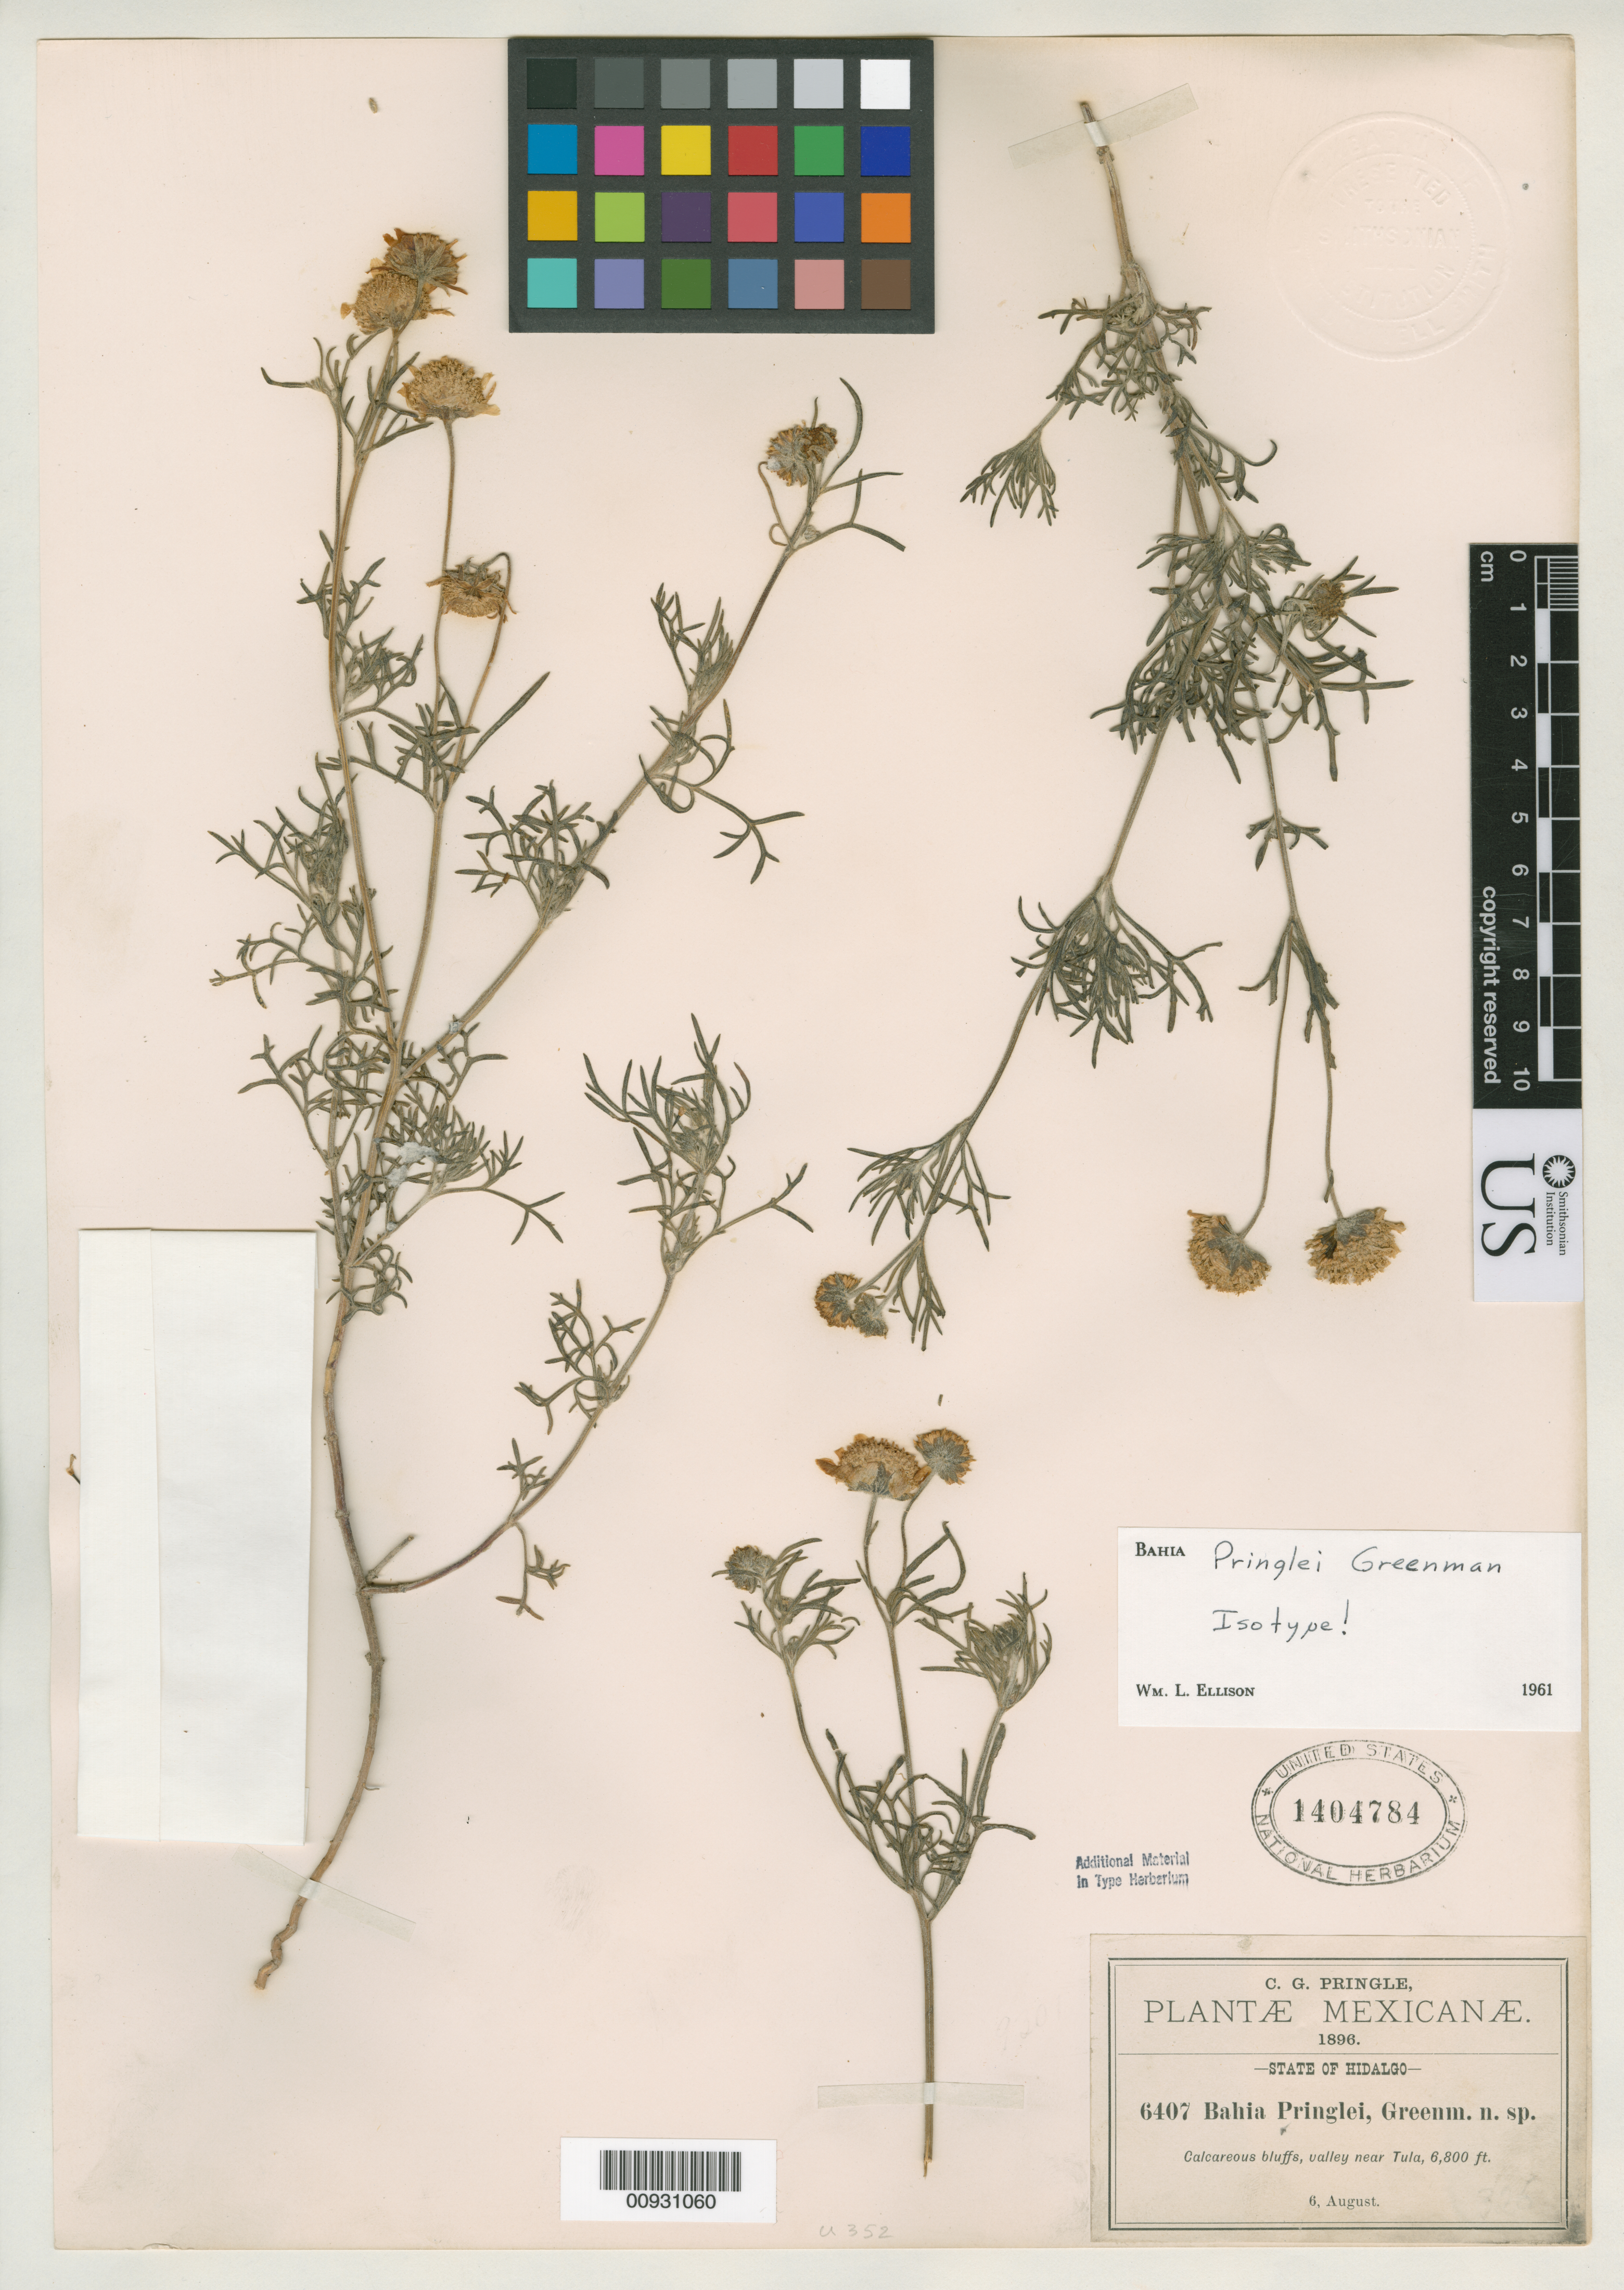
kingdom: Plantae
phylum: Tracheophyta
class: Magnoliopsida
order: Asterales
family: Asteraceae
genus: Bahia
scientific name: Bahia pringlei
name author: Greenm.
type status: Isotype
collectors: C. G. Pringle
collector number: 6407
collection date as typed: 06 Aug 1896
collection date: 1896-08-06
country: Mexico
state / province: Hidalgo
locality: Valley near Tula.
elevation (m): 2073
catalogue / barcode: US 1404784